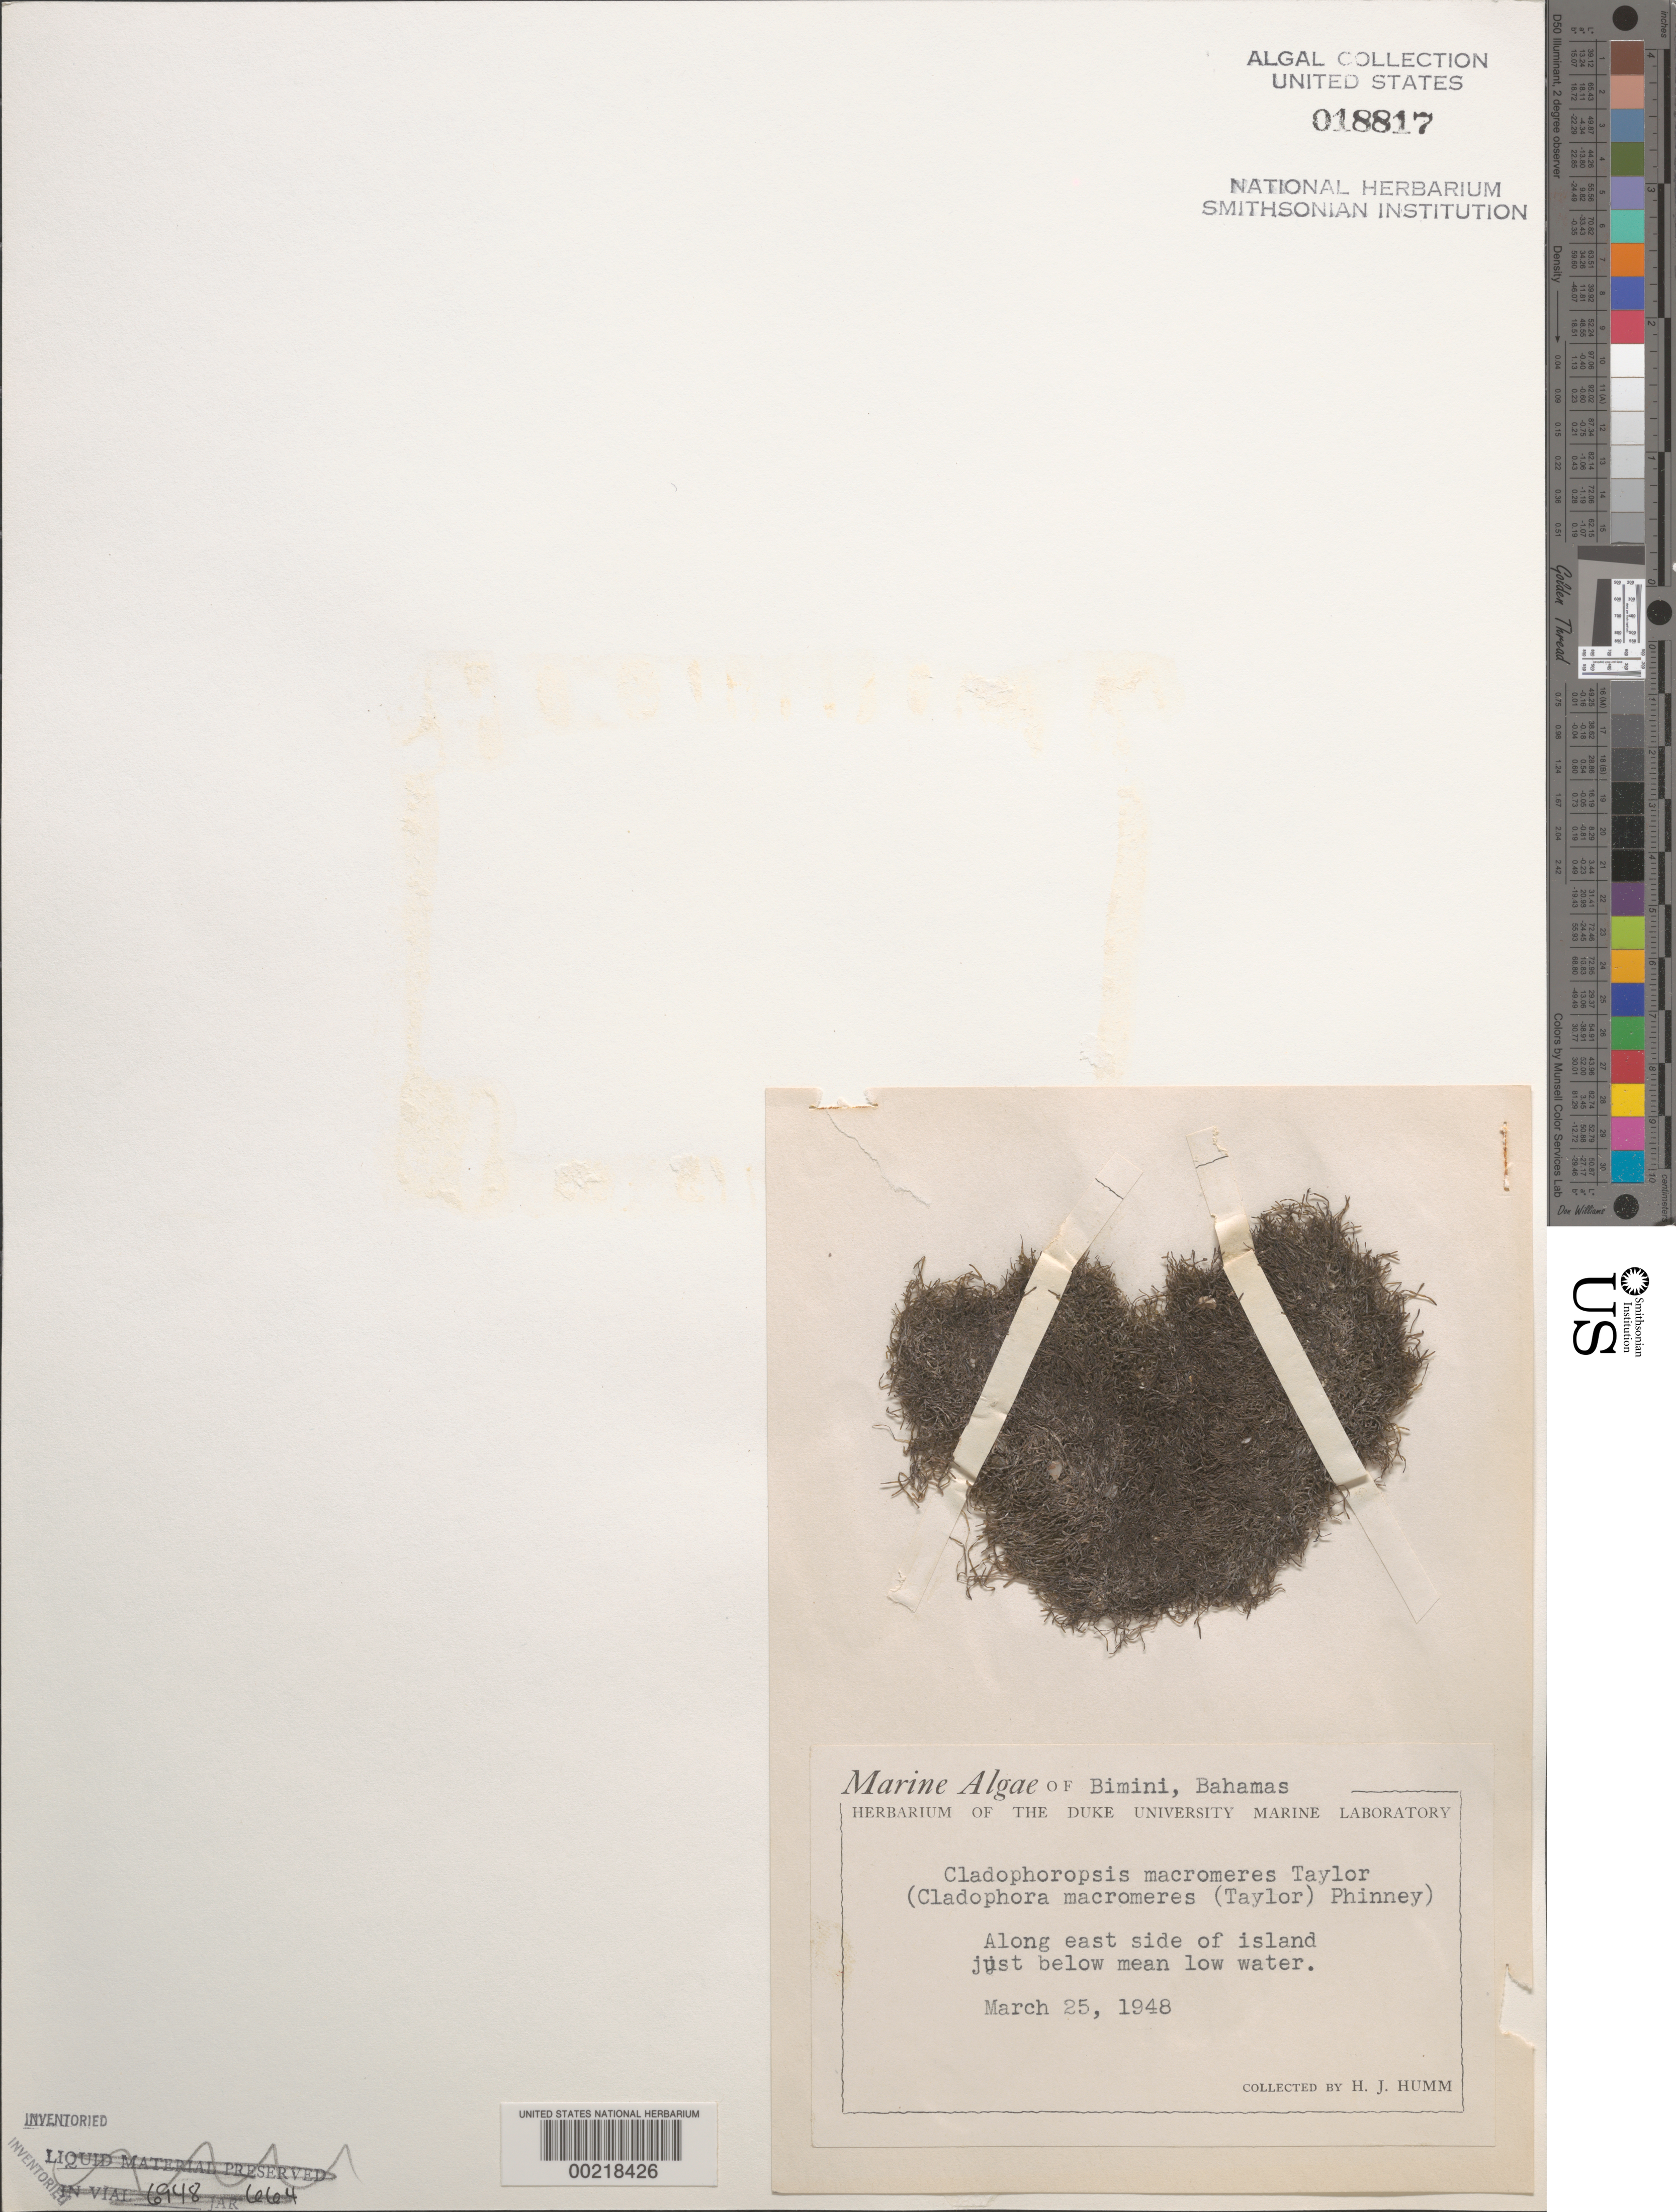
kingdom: Plantae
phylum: Chlorophyta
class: Ulvophyceae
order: Siphonocladales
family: Boodleaceae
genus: Cladophoropsis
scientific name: Cladophoropsis macromeres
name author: W.R. Taylor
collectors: H. J. Humm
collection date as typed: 25 Mar 1948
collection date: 1948-03-25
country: Bahamas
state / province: Biminis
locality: Bimini island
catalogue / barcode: US 18817